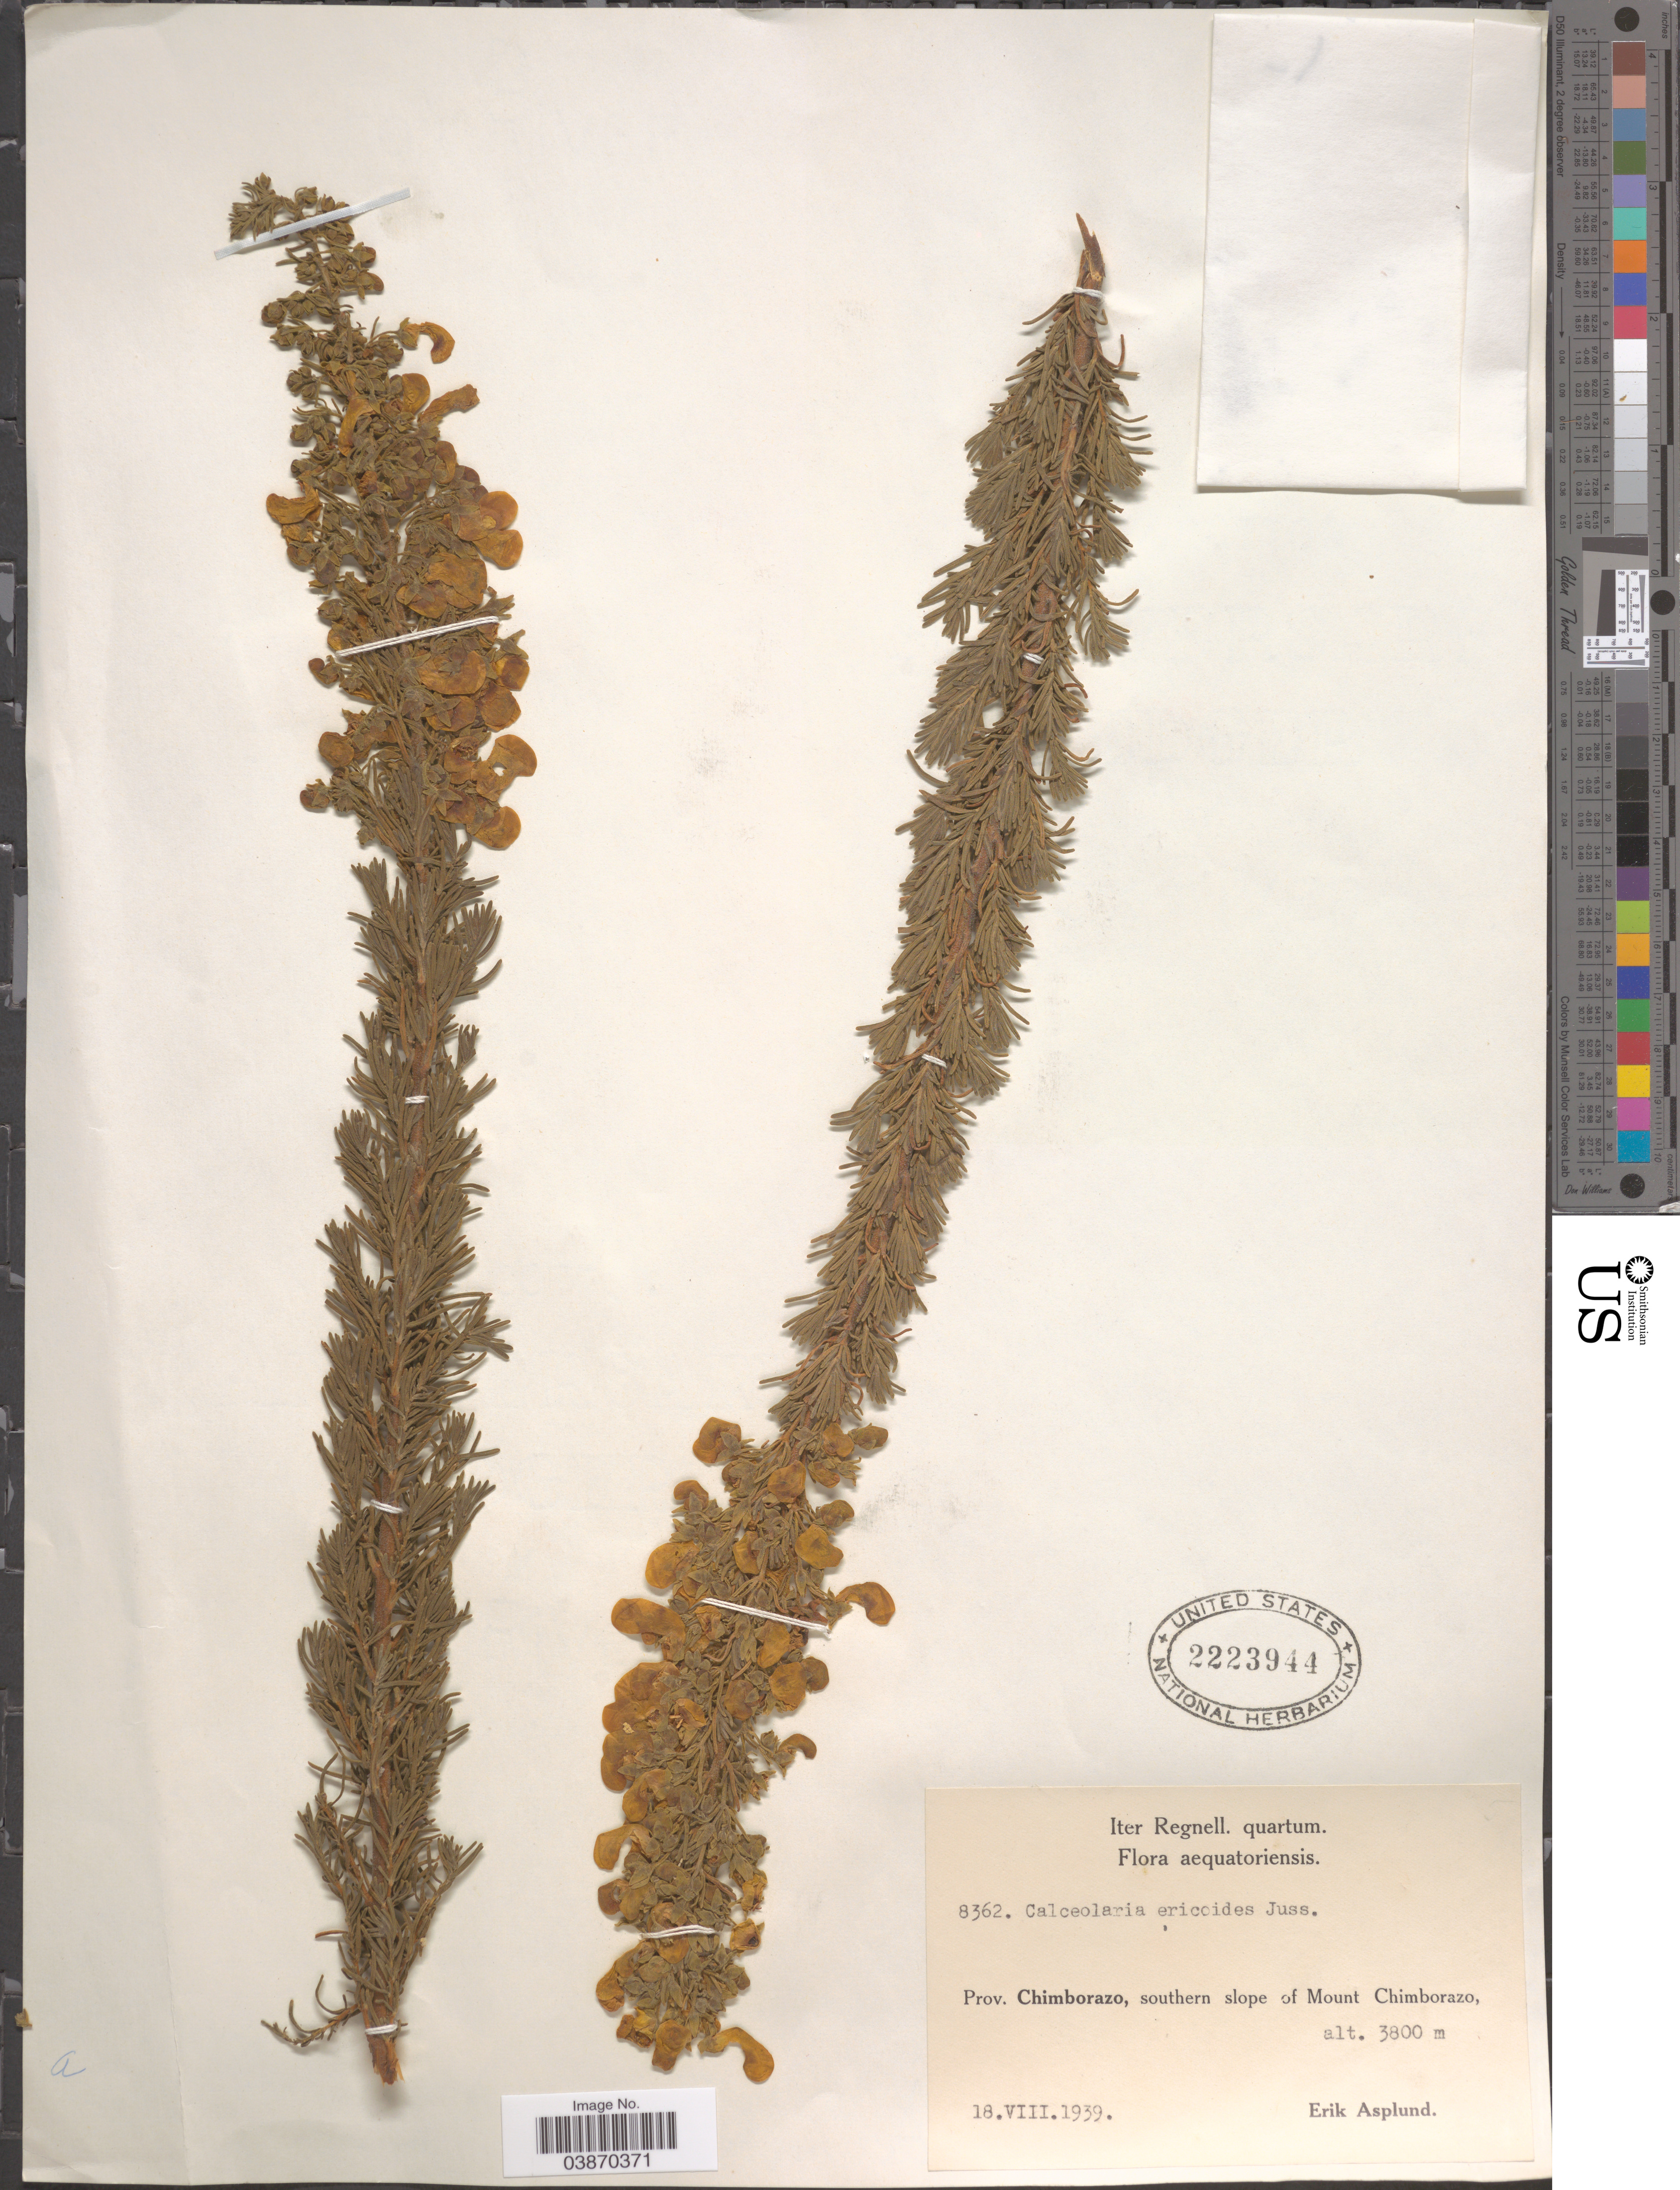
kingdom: Plantae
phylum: Tracheophyta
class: Magnoliopsida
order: Lamiales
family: Calceolariaceae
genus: Calceolaria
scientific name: Calceolaria ericoides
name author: Juss. ex Vahl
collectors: E. Asplund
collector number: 8362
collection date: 1939-08-18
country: Ecuador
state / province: Chimborazo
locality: Southern slope of Mount Chimborazo.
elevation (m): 3800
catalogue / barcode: US 2223944